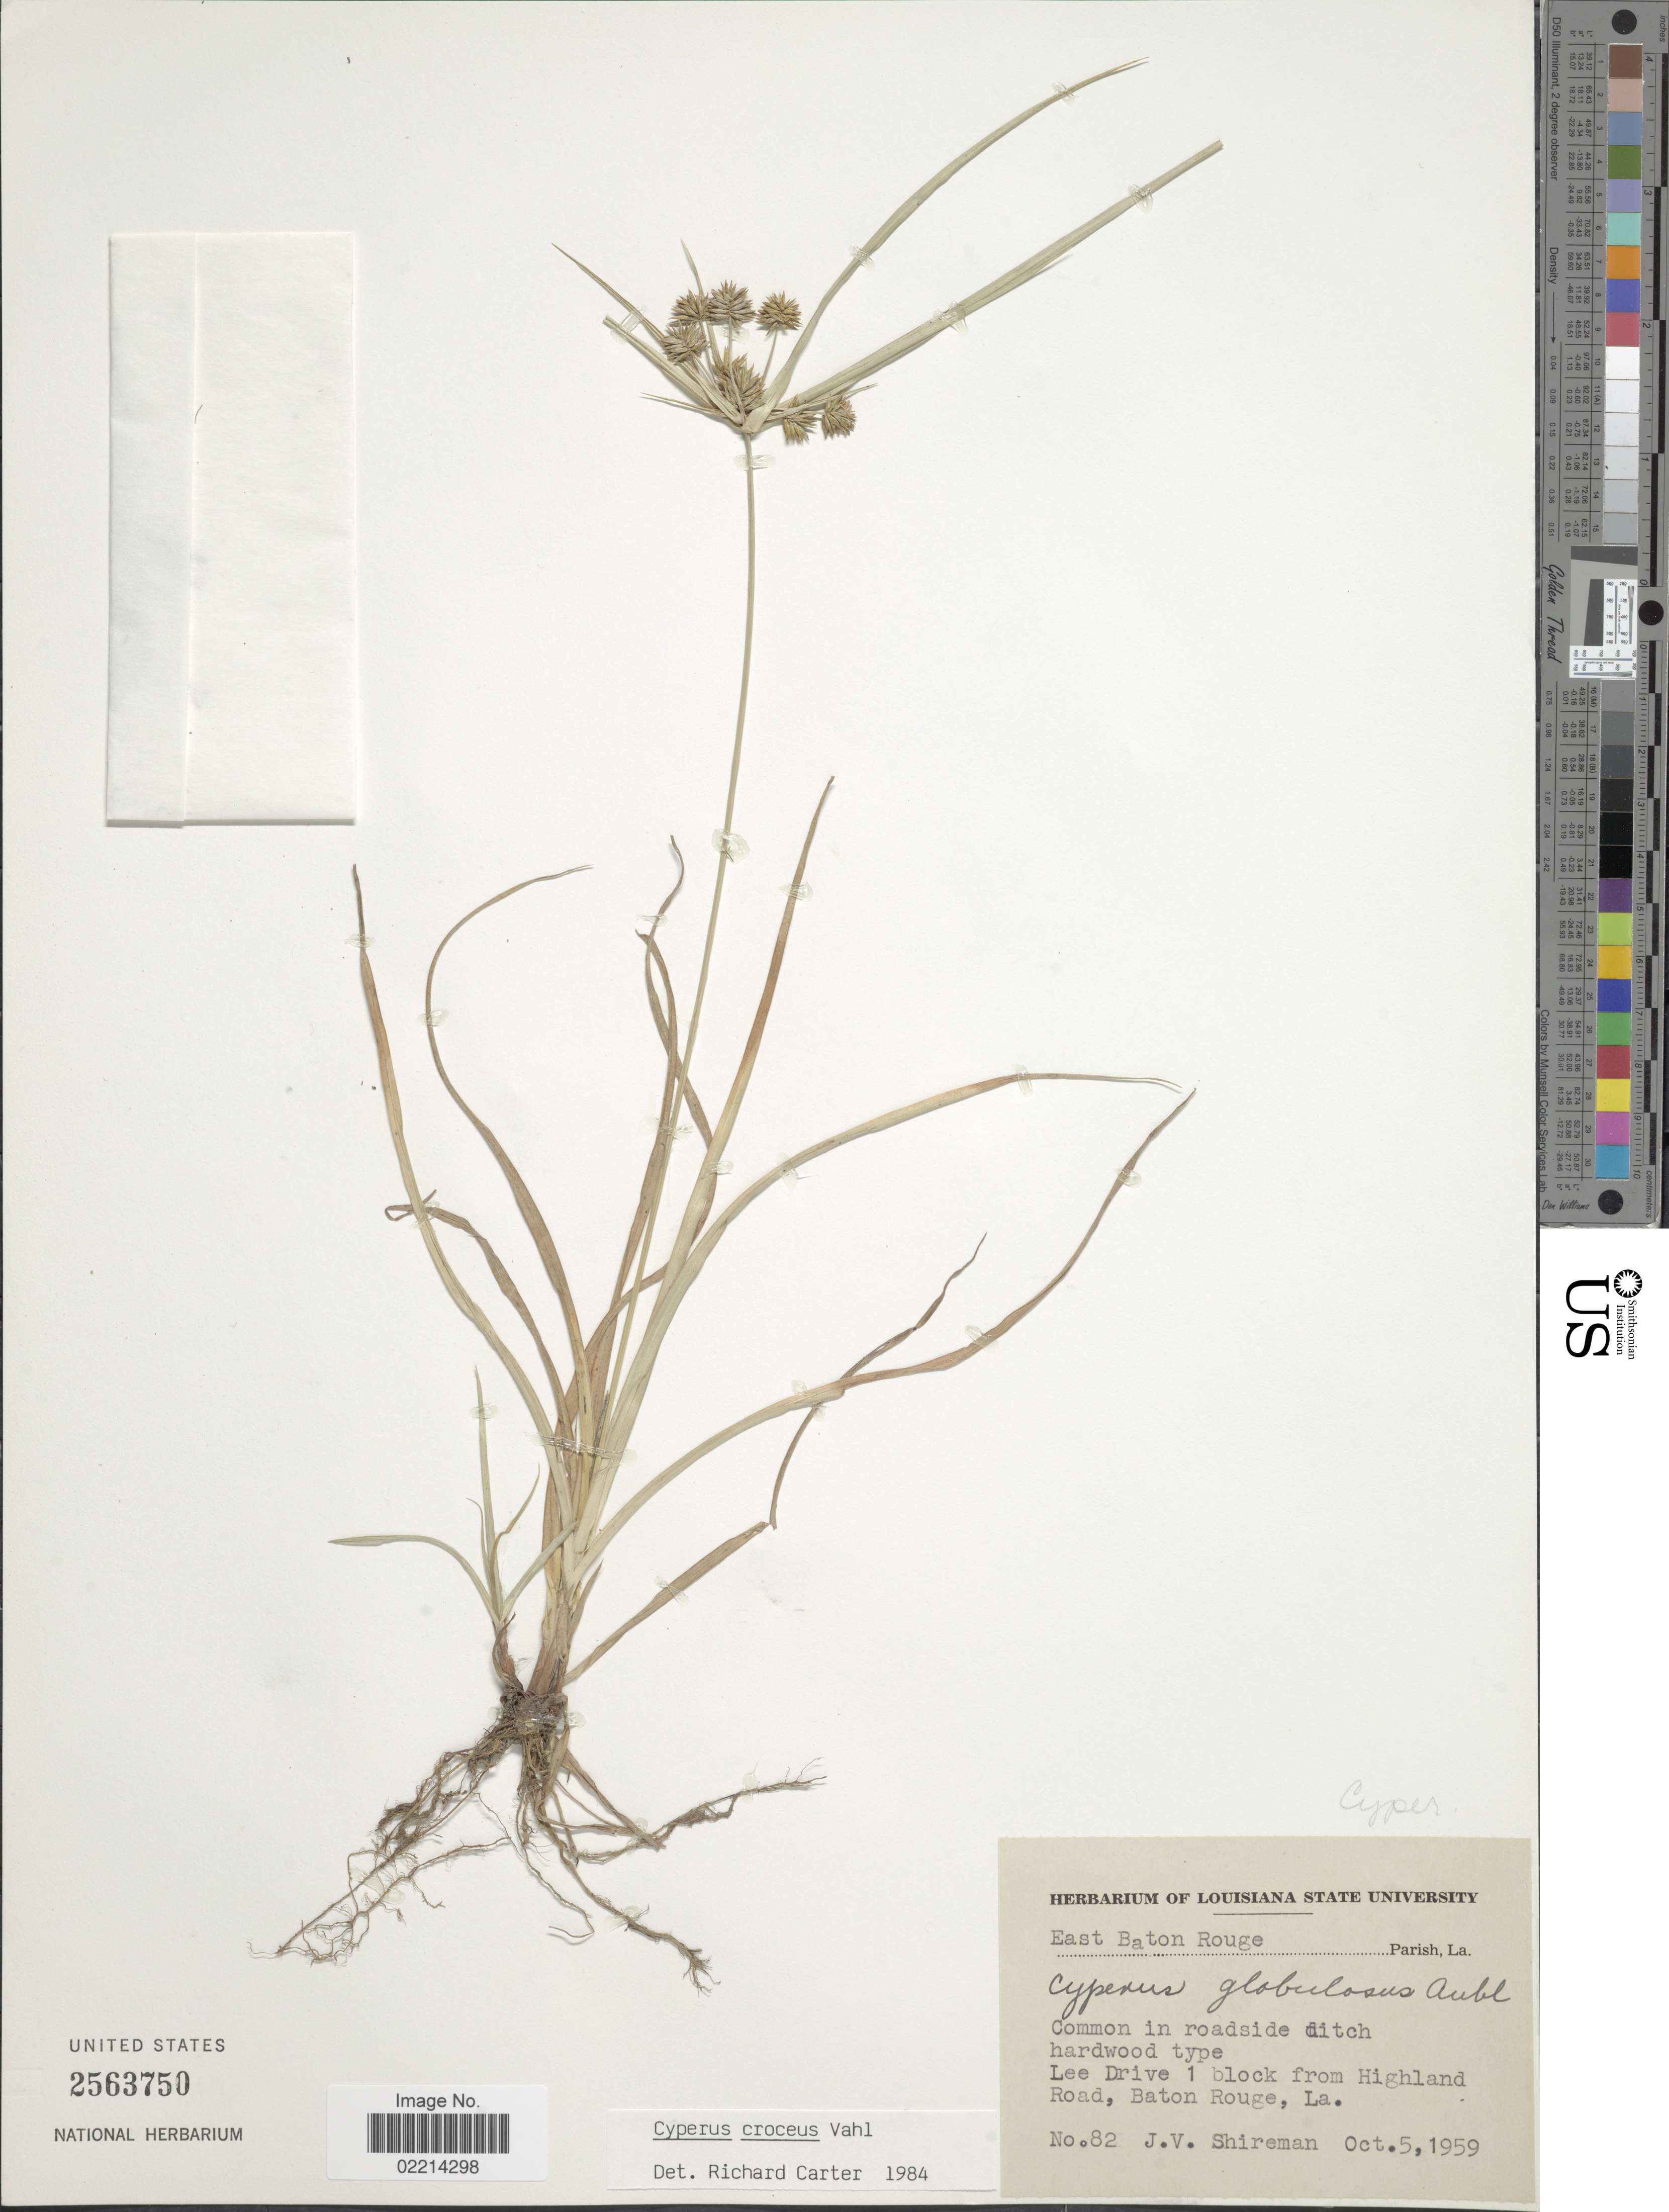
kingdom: Plantae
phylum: Tracheophyta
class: Liliopsida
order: Poales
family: Cyperaceae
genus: Cyperus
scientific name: Cyperus croceus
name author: Vahl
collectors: J. Shireman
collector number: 82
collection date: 1959-10-05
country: United States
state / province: Louisiana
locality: East Baton Rouge Parish, Lee Drive 1 block from Highland Road, Baton Rouge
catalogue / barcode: US 2563750